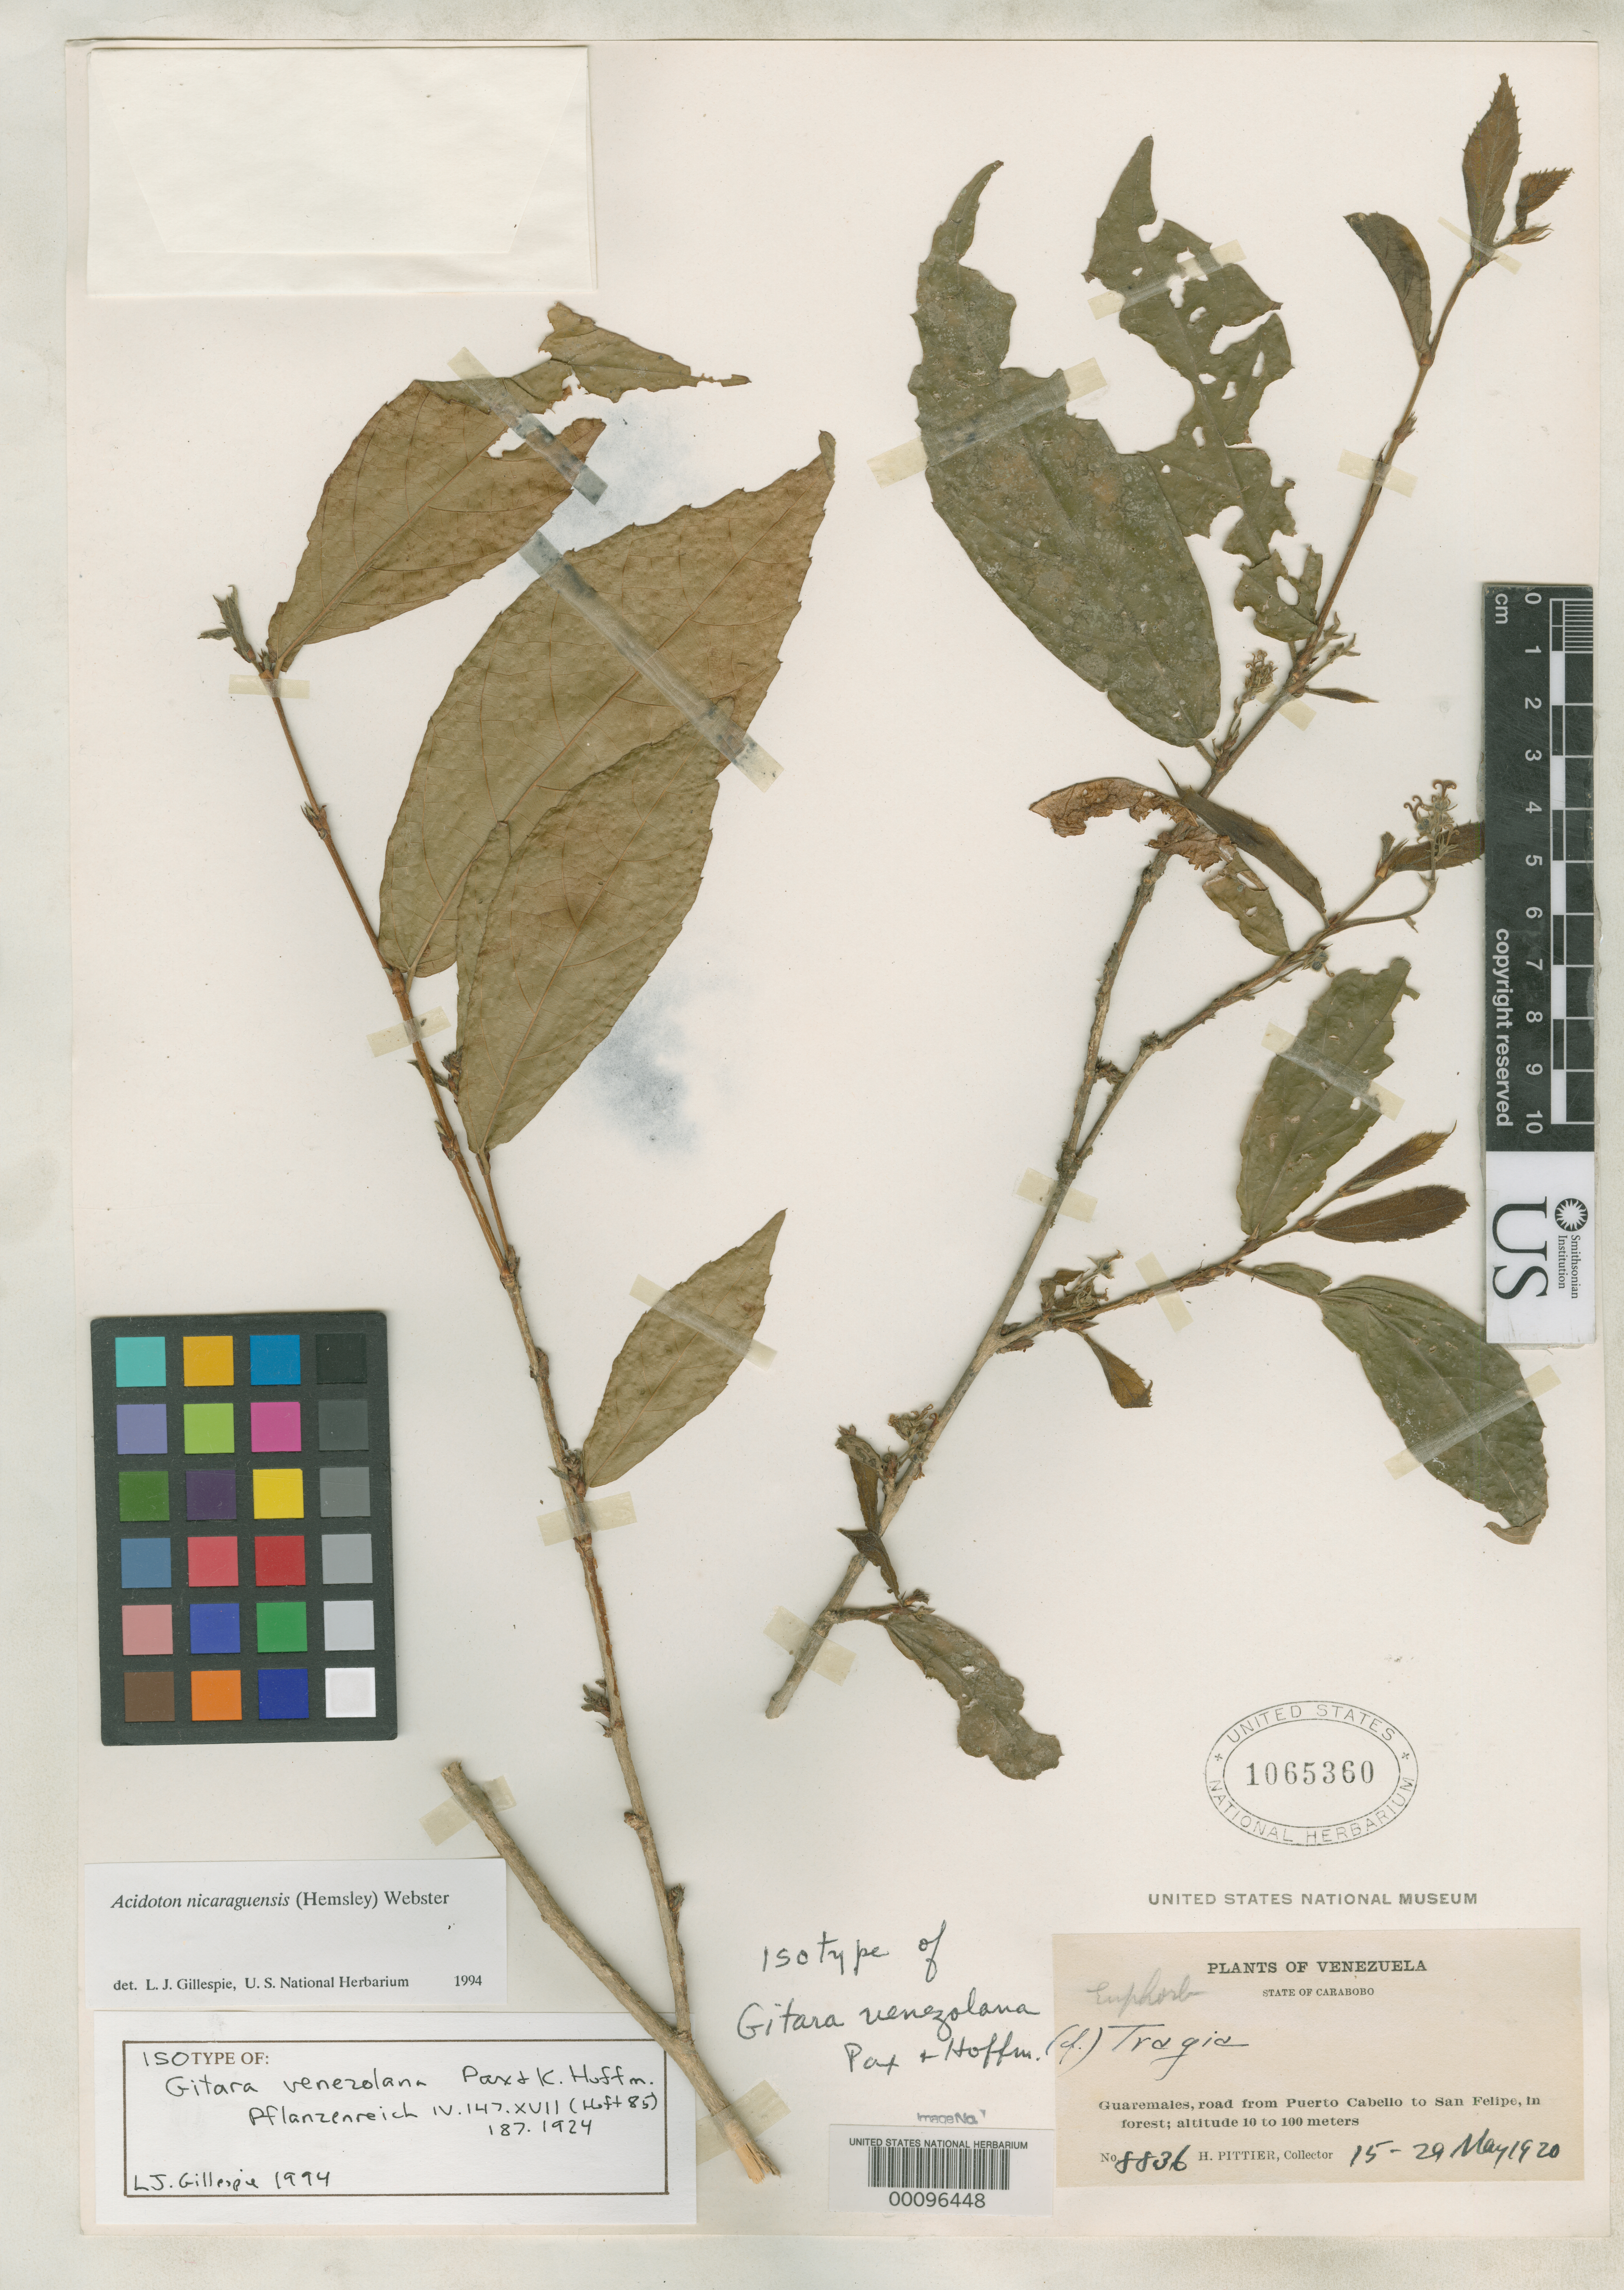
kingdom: Plantae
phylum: Tracheophyta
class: Magnoliopsida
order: Malpighiales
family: Euphorbiaceae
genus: Gitara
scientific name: Gitara venezolana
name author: Pax & K. Hoffm. in Engl.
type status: Isotype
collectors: H. F. Pittier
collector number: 8836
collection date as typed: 15 May 1920 to 19 May 1920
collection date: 1920-05-15/1920-05-19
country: Venezuela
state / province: Carabobo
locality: Guaremales, San Felipe.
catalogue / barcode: US 1065360